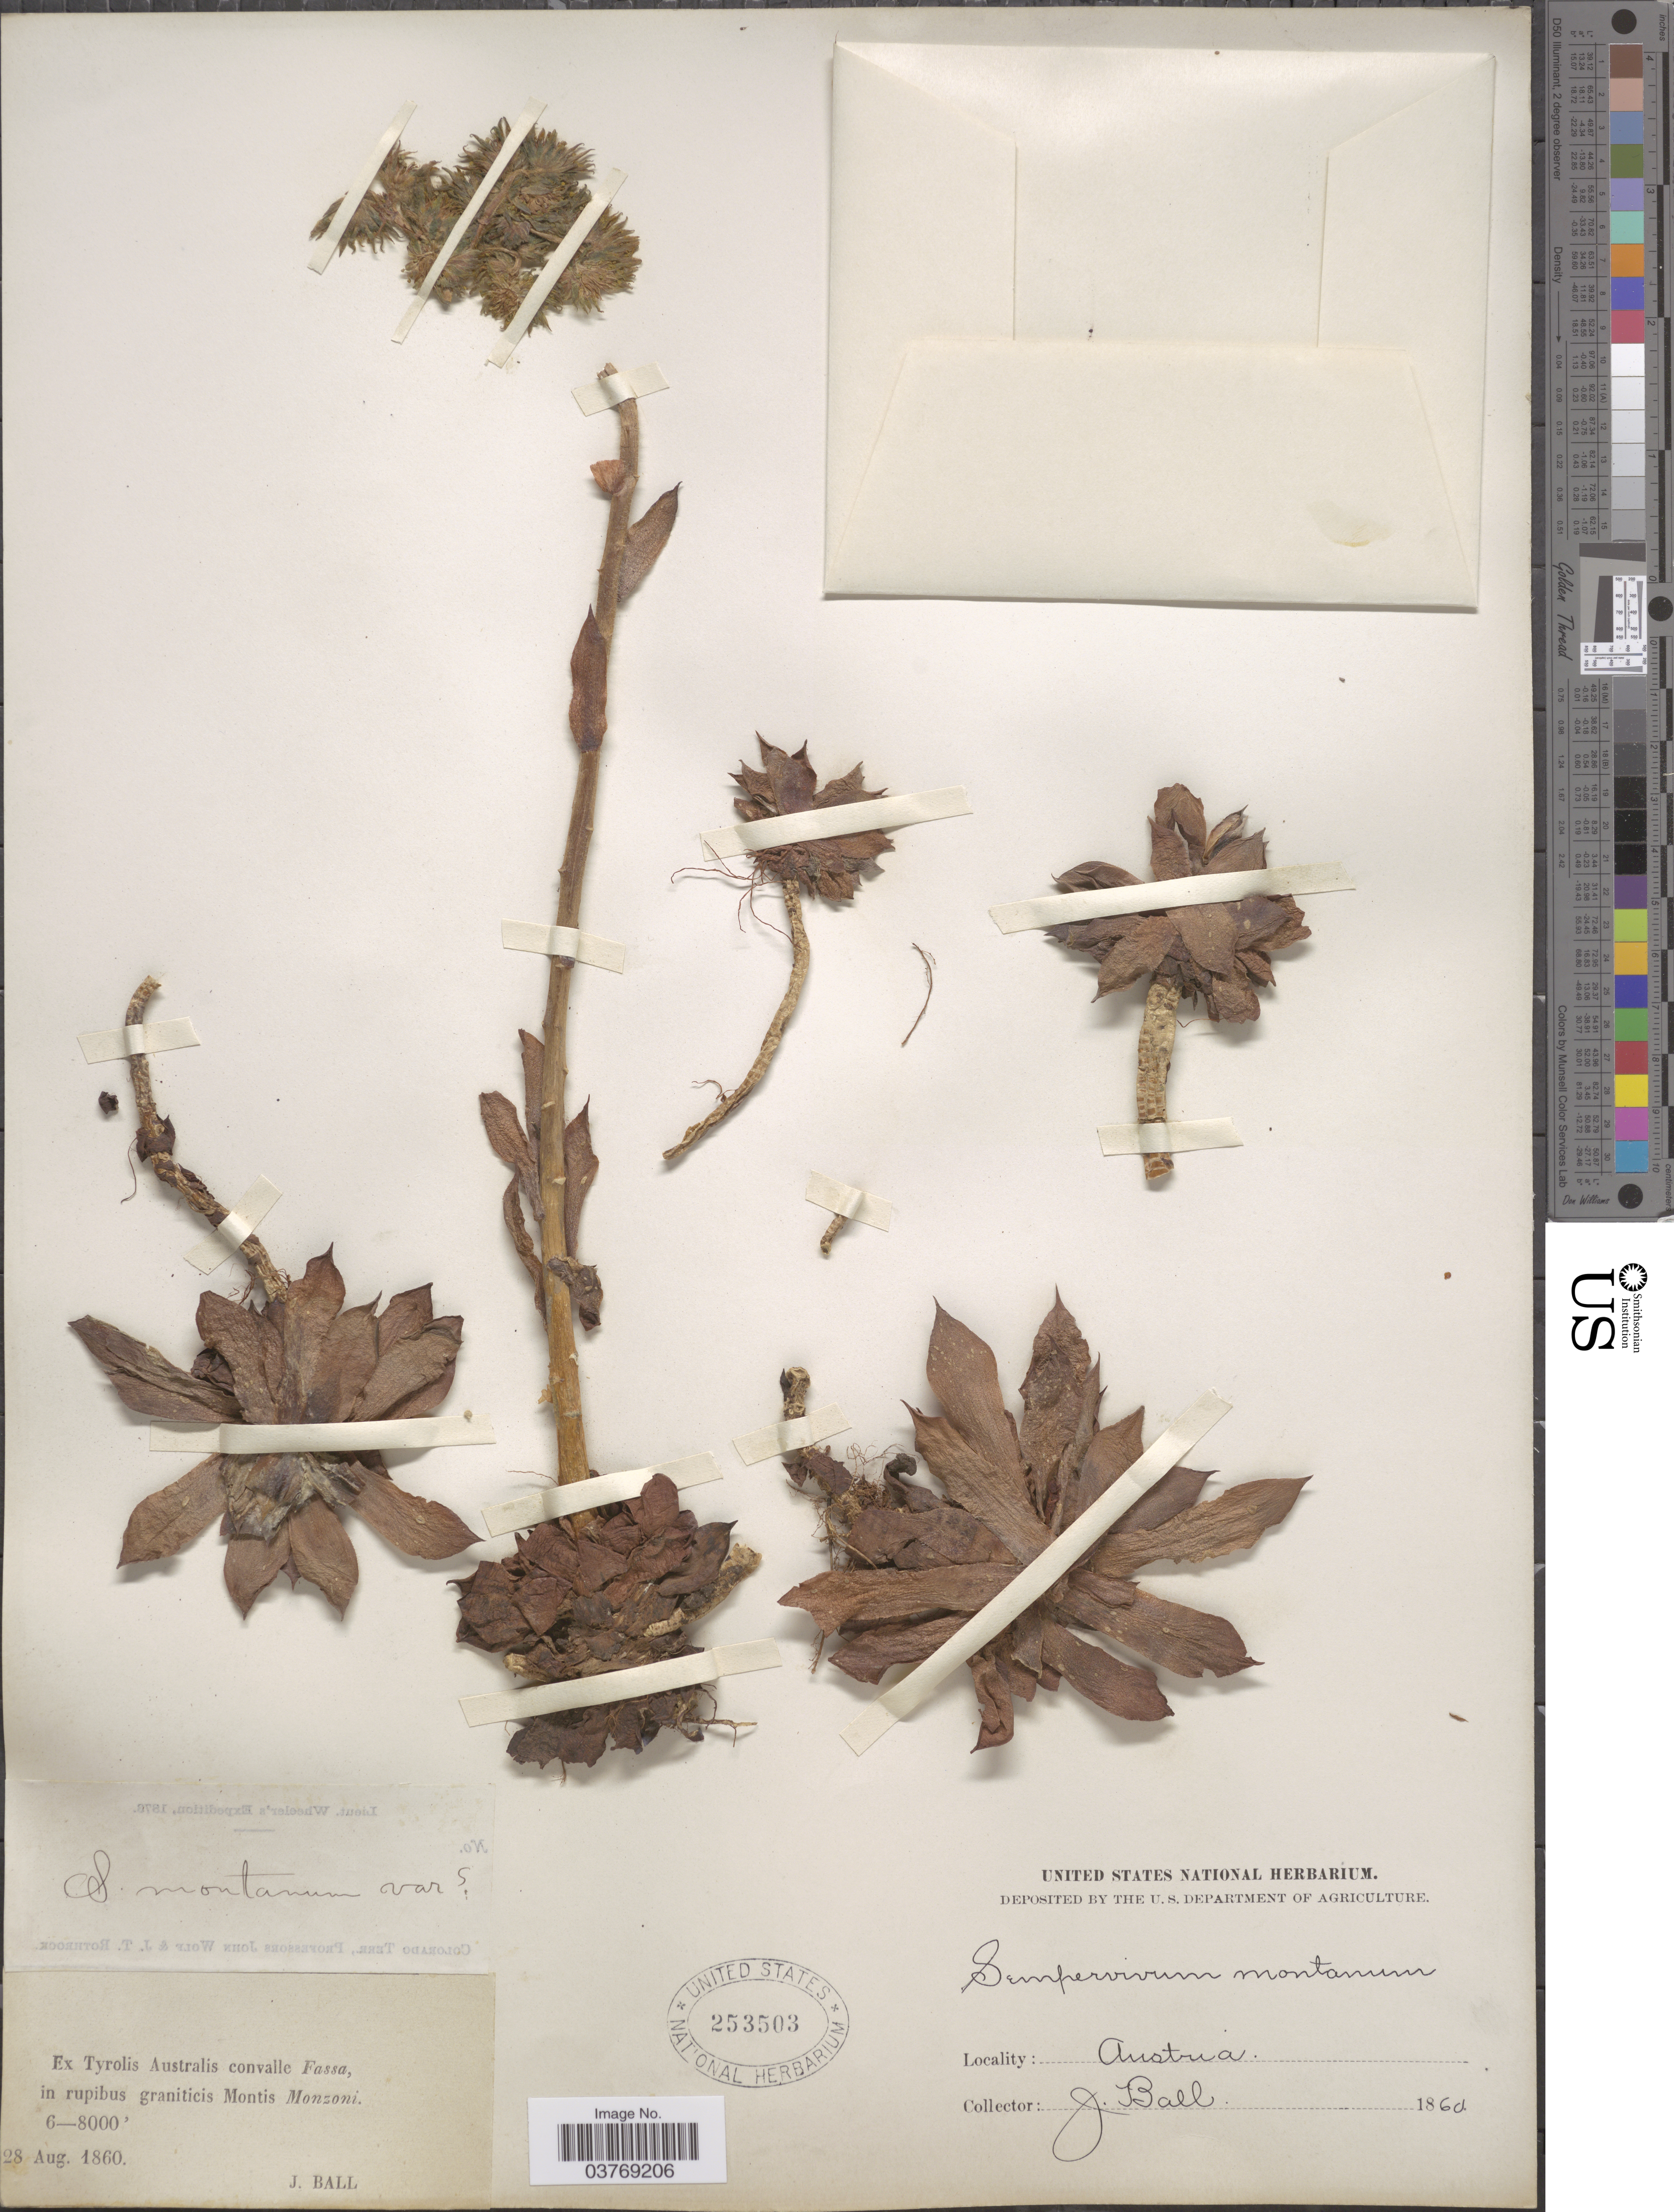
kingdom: Plantae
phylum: Tracheophyta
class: Magnoliopsida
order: Saxifragales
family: Crassulaceae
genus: Sempervivum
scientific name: Sempervivum montanum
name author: L.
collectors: J. Ball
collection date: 1860-08-28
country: Austria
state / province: Tirol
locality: Ex Tyrolis Australis convalle Fassa, in rupibus graniticis Montis Monzoni.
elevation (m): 1829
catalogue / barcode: US 253503